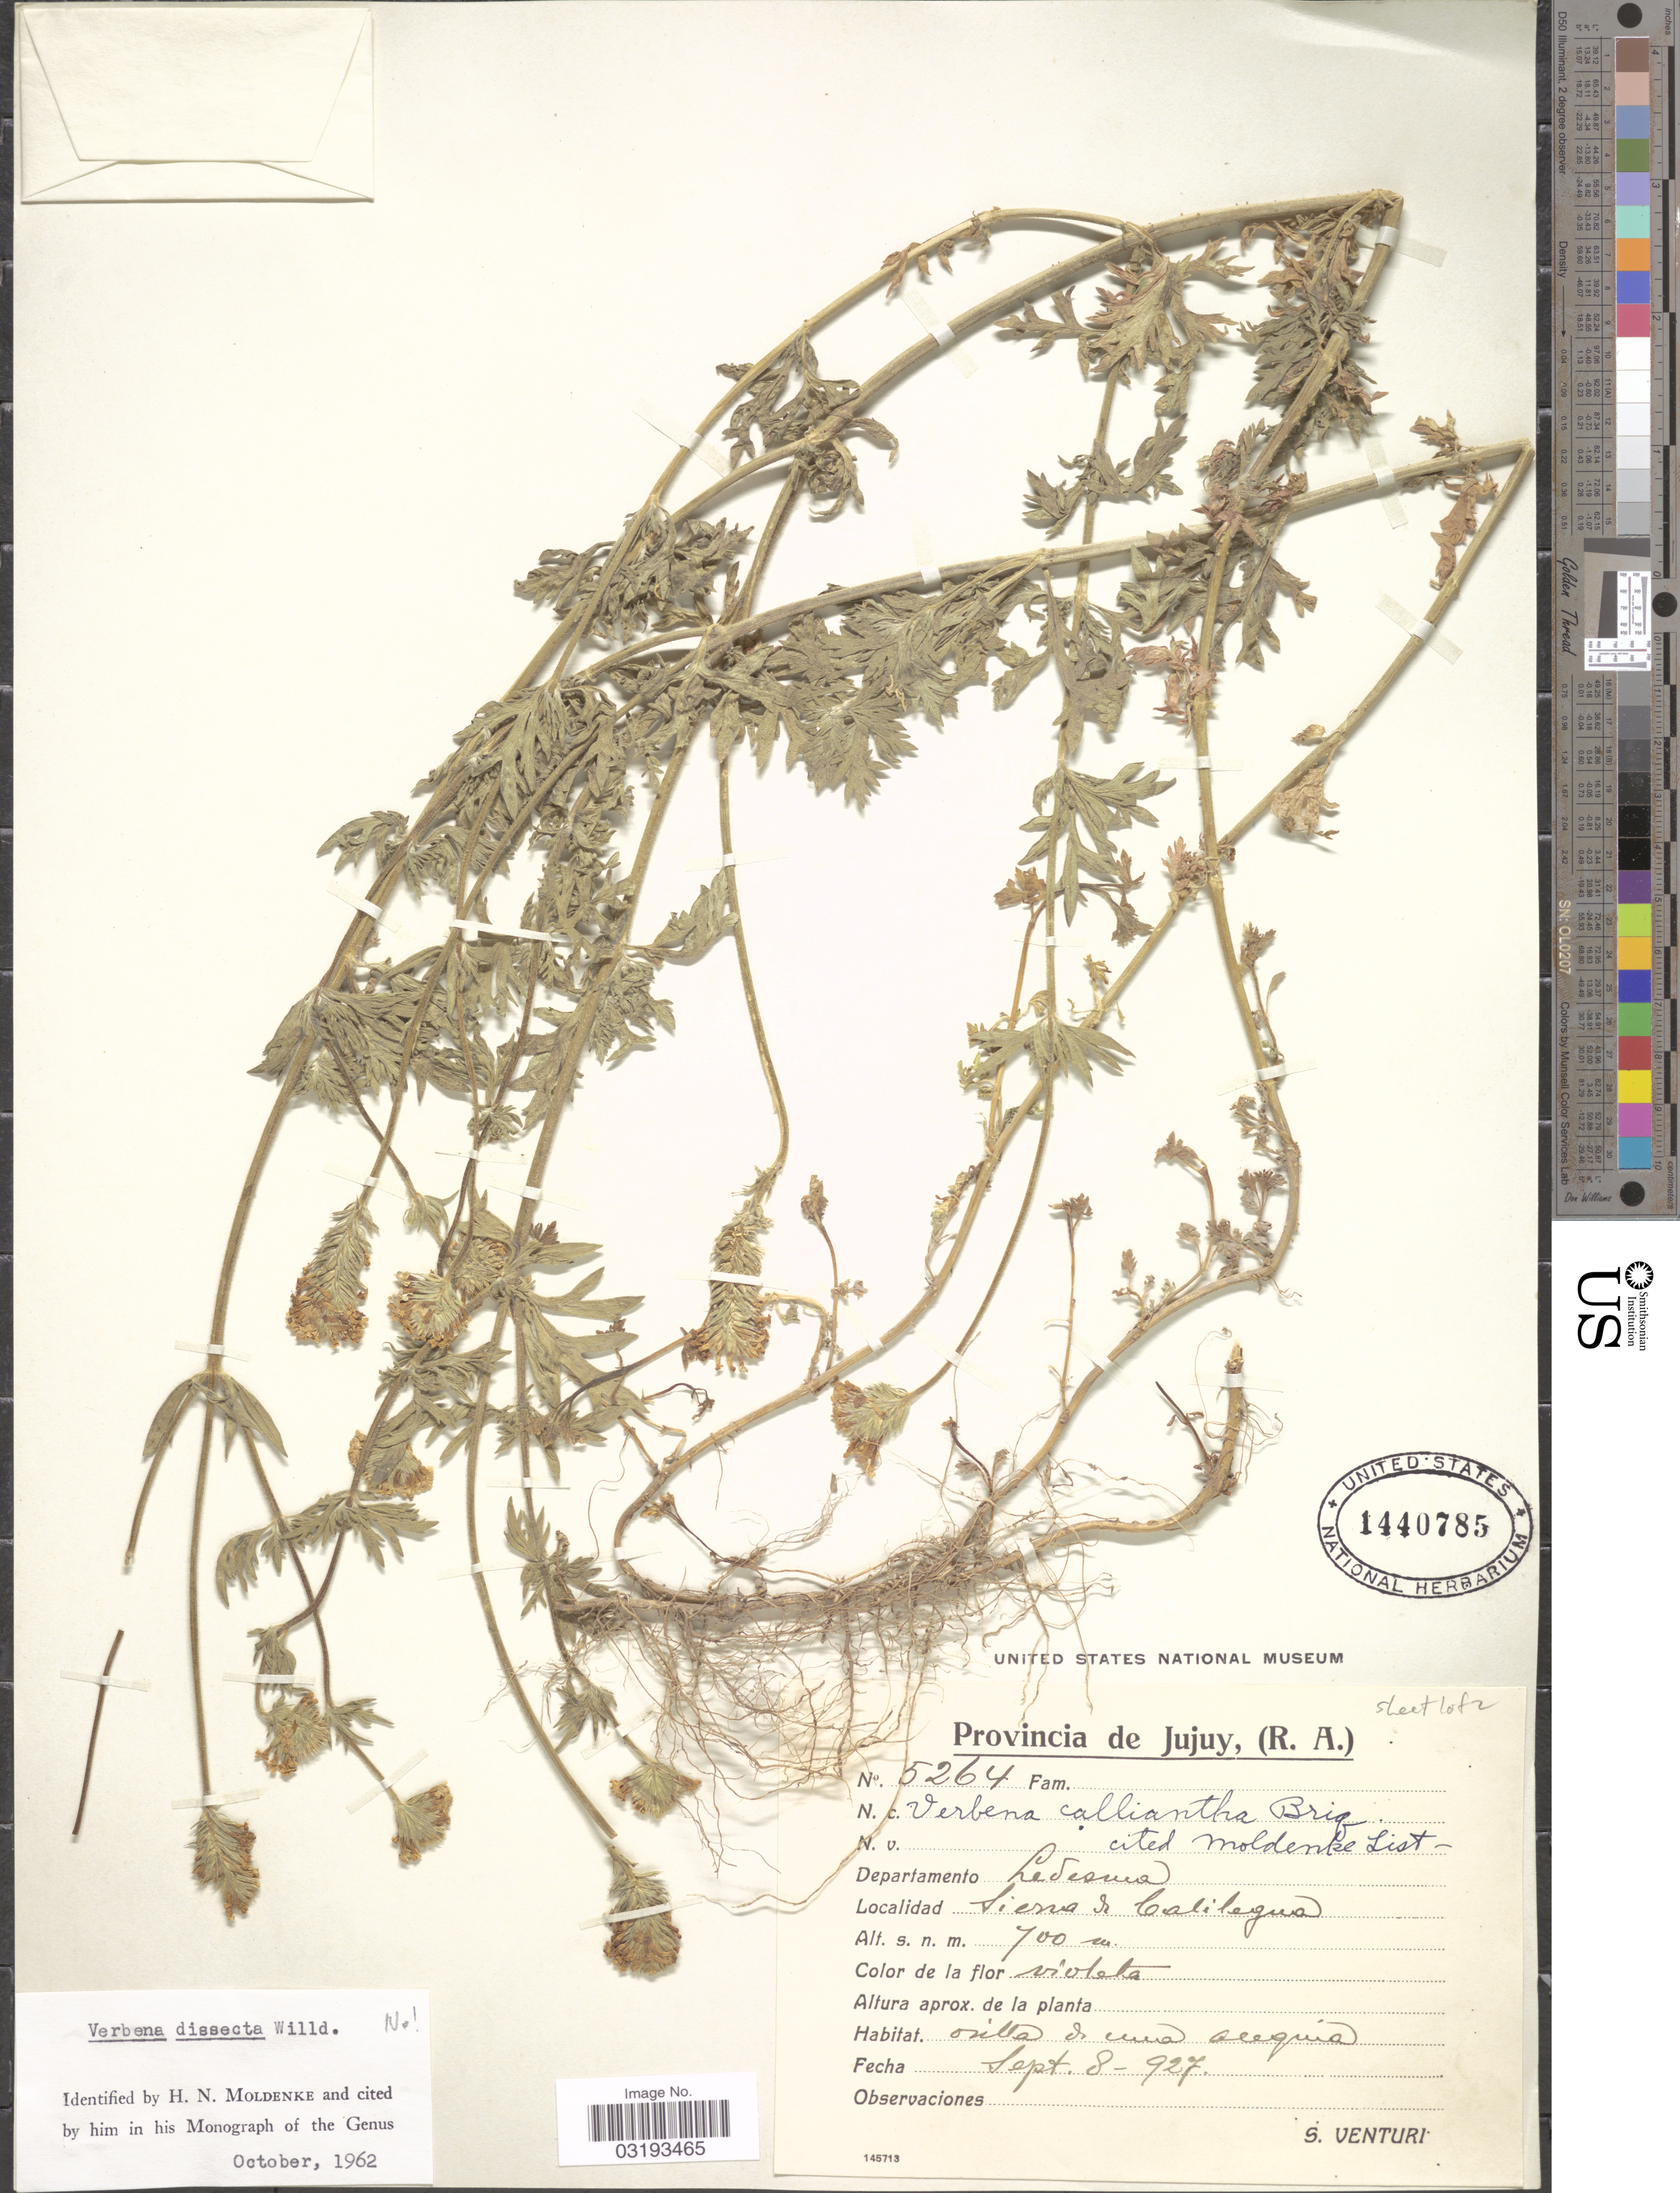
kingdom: Plantae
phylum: Tracheophyta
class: Magnoliopsida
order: Lamiales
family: Verbenaceae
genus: Verbena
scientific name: Verbena dissecta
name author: Willd. ex Spreng.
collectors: S. Venturi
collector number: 5264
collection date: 1927-09-08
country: Argentina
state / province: Jujuy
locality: Departamento Ledesma. Sierra de Calilegua.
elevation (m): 700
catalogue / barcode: US 1440785